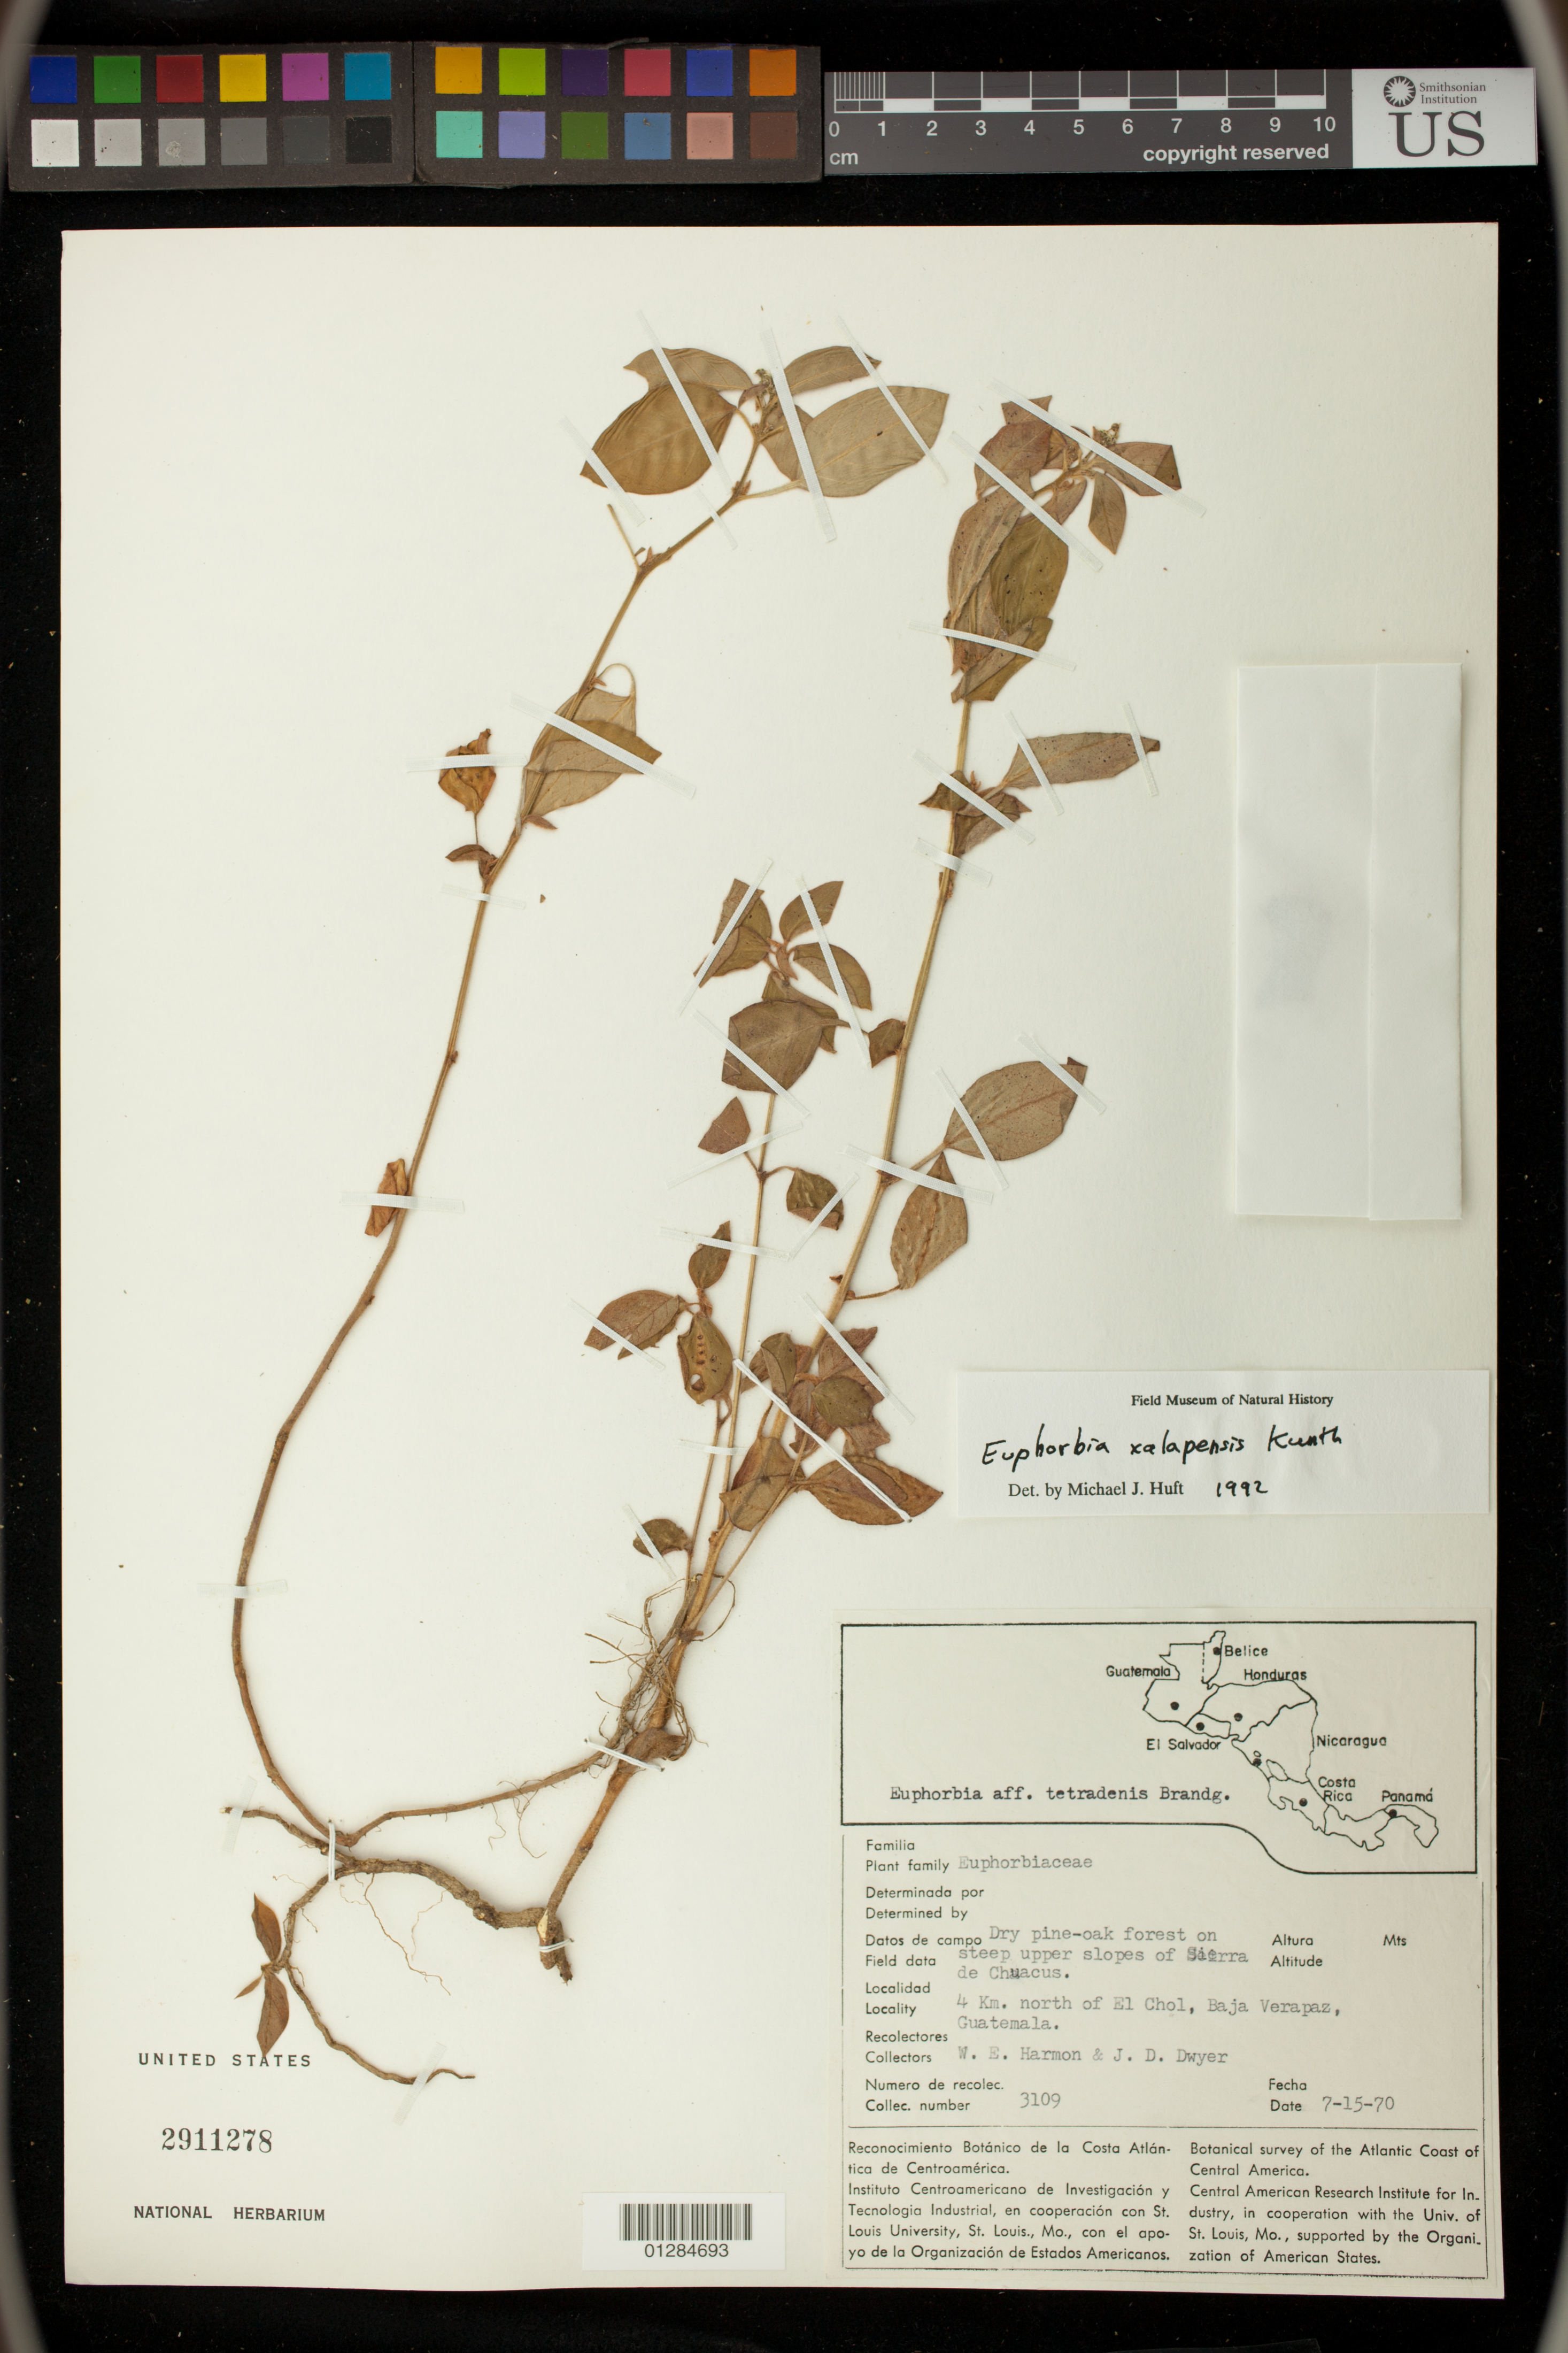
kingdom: Plantae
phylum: Tracheophyta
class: Magnoliopsida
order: Malpighiales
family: Euphorbiaceae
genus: Euphorbia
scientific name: Euphorbia xalapensis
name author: Kunth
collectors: W. E. Harmon & M. Dwyer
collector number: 3109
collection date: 1970-07-15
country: Guatemala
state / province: Baja Verapaz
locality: upper slopes of Sierra de Chuacus. 4 km. N of El Chol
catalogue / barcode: US 2911278